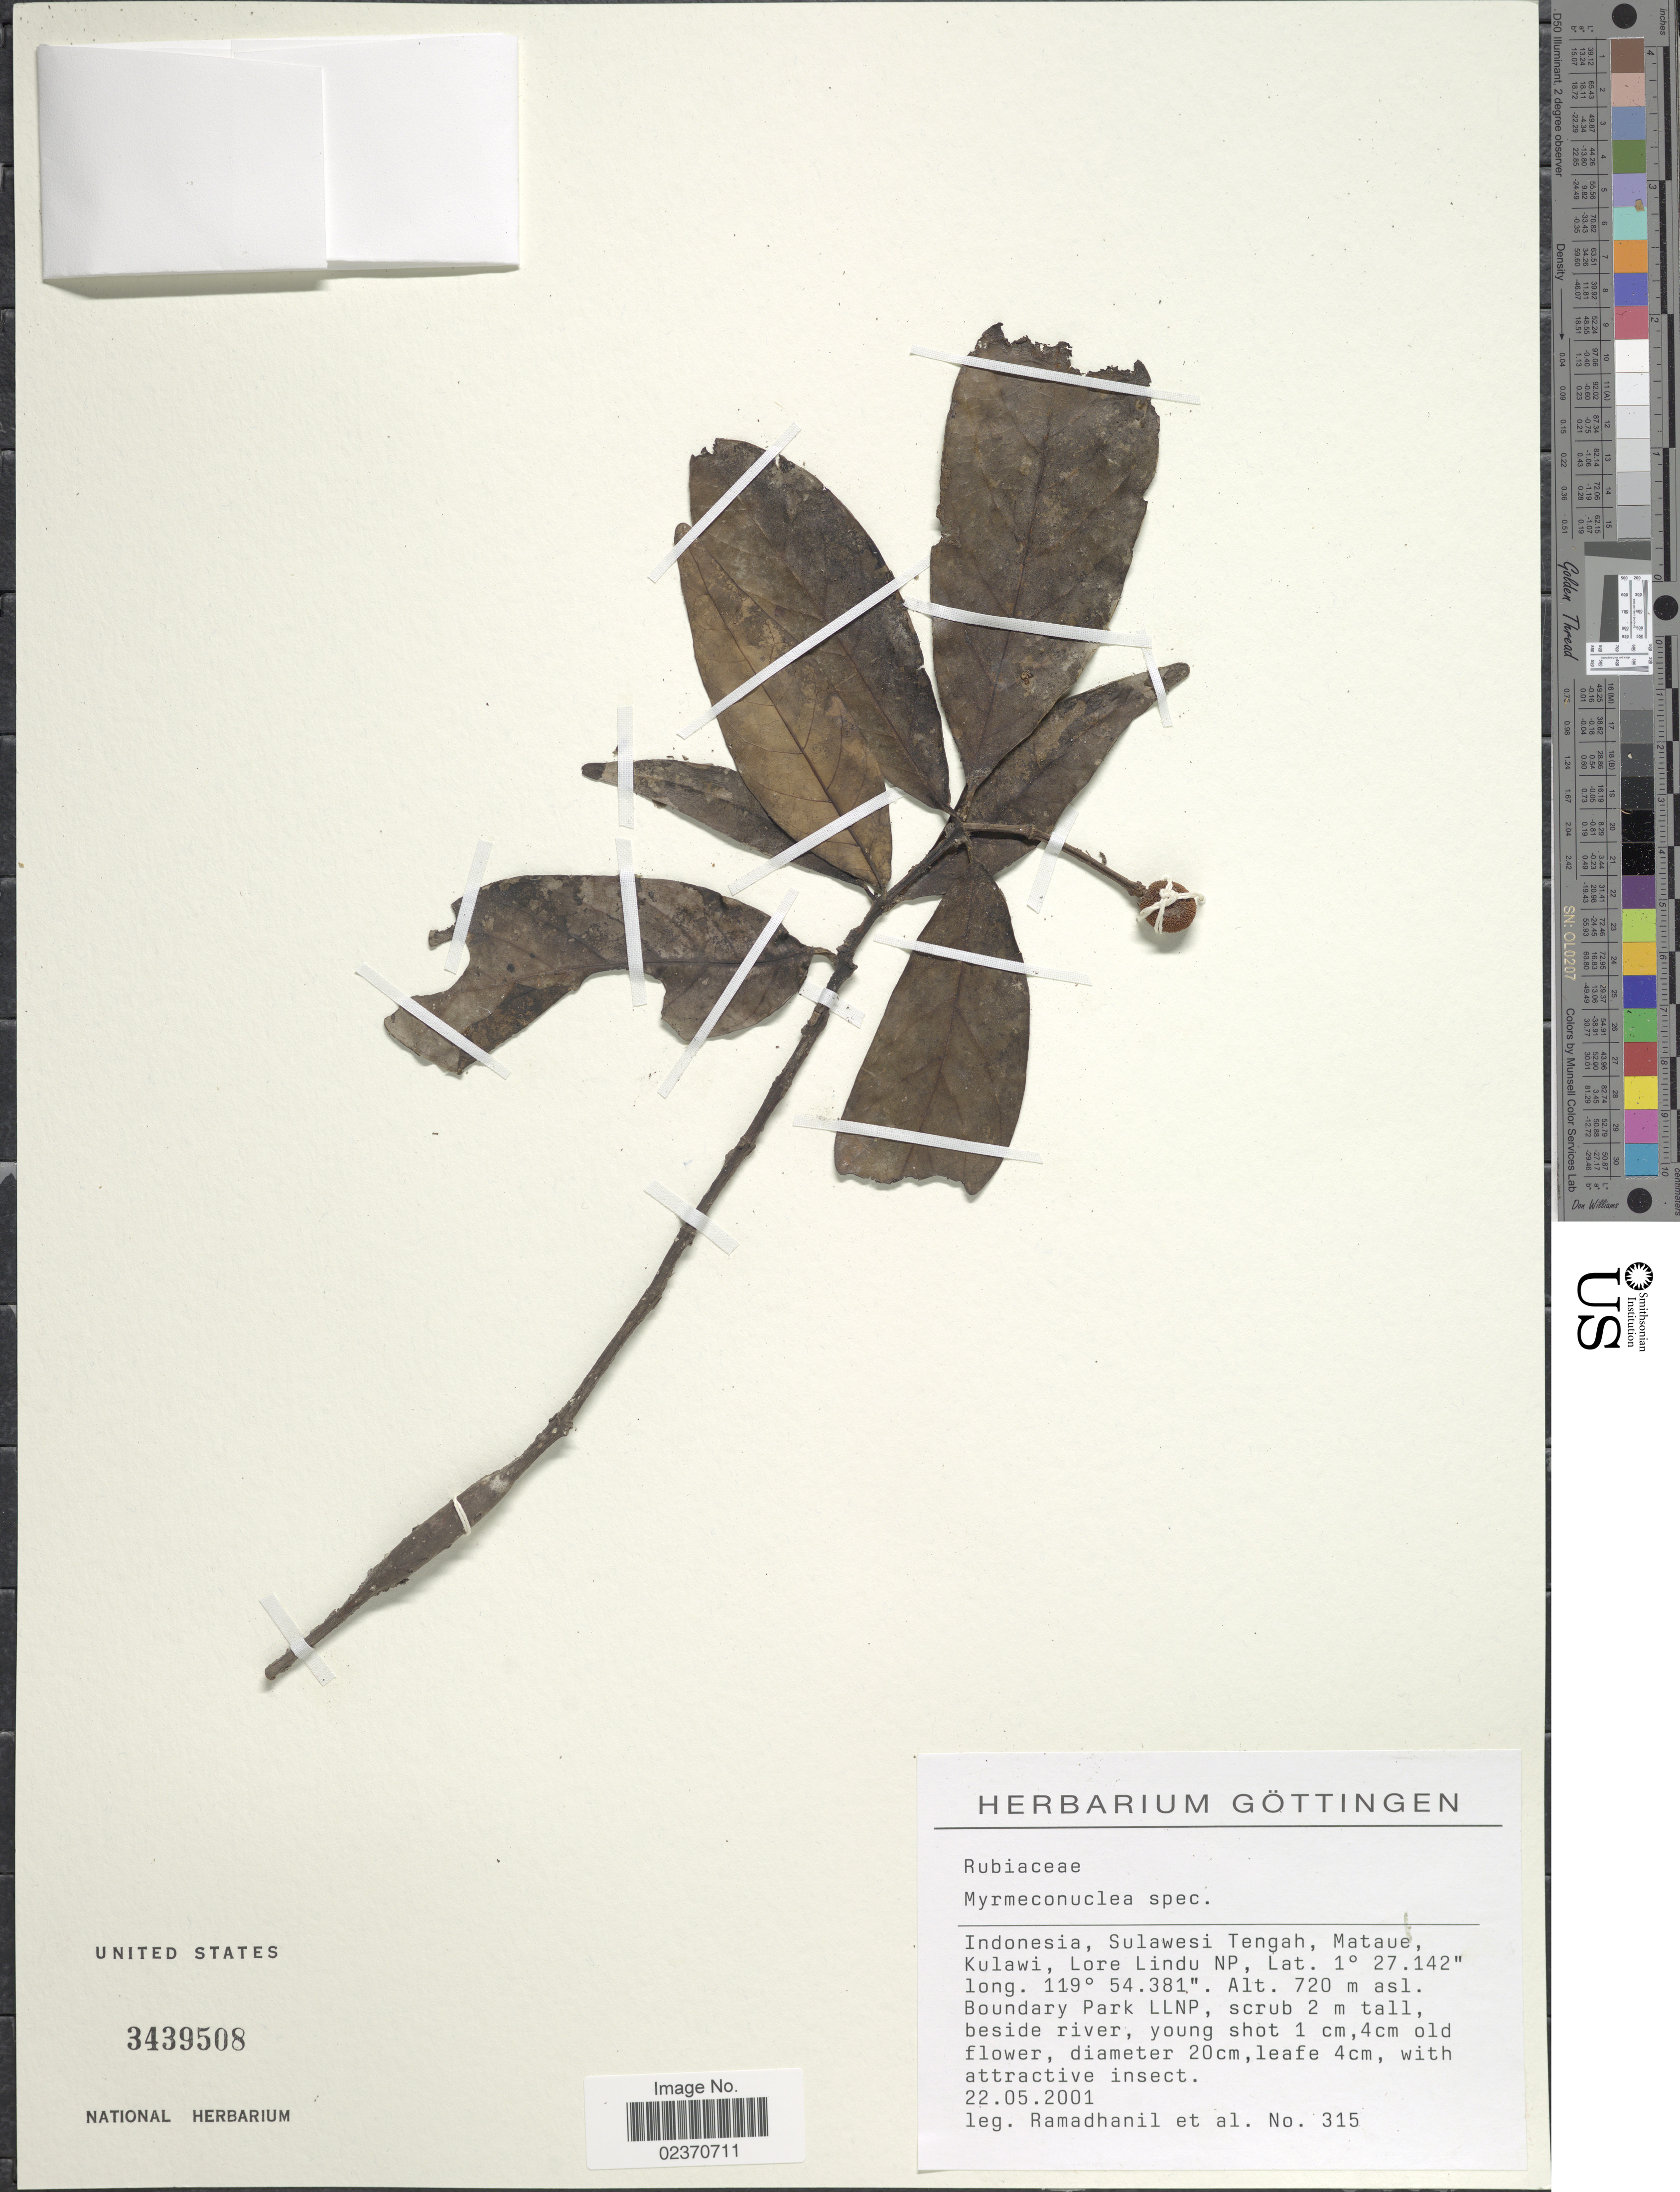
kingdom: Plantae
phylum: Tracheophyta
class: Magnoliopsida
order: Gentianales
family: Rubiaceae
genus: Nauclea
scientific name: Nauclea sp.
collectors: -. Ramadhanil & et al.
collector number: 315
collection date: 2001-05-22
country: Indonesia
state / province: Sulawesi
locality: Indonesia, Sulawesi Tengah, Mataue, Kulawi, Lore Lindu NP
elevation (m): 720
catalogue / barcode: US 3439508